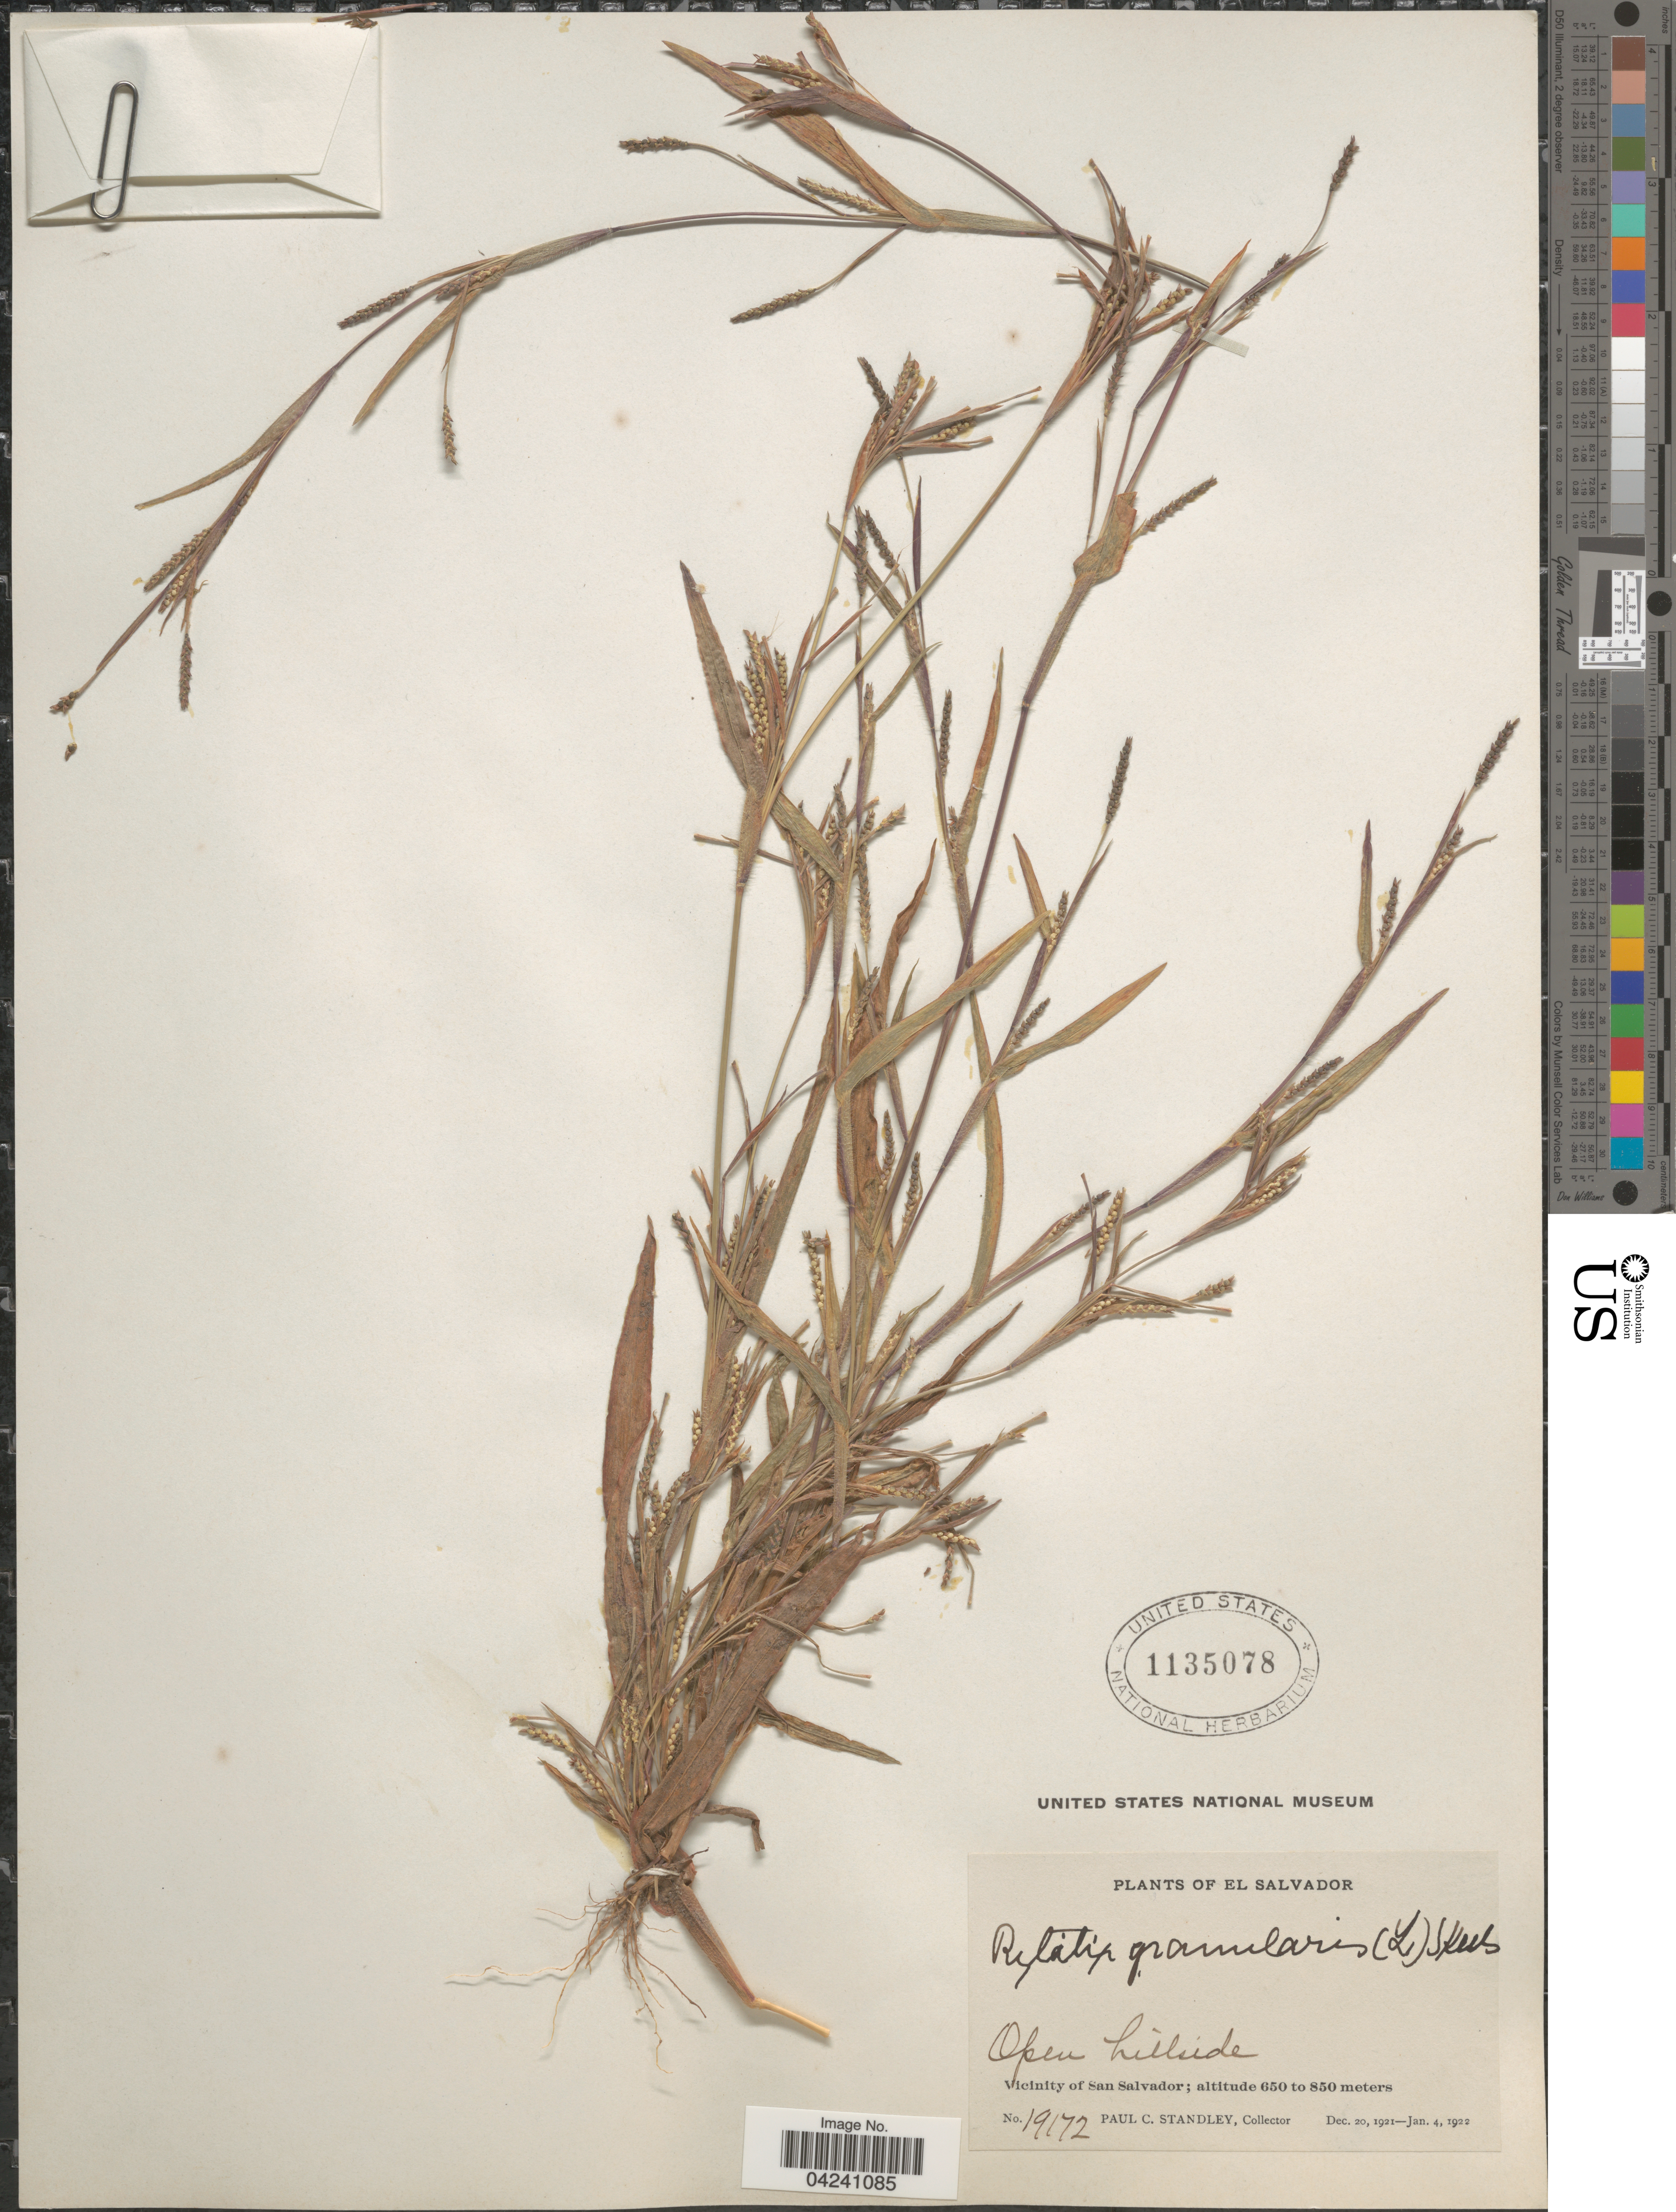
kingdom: Plantae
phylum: Tracheophyta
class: Liliopsida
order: Poales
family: Poaceae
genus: Hackelochloa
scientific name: Hackelochloa granularis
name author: (L.) Kuntze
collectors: P. C. Standley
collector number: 19172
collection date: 1921-12-20/1922-01-04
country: El Salvador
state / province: San Salvador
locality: Open hillside. Vicinity of San Salvador.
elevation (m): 650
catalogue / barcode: US 1135078